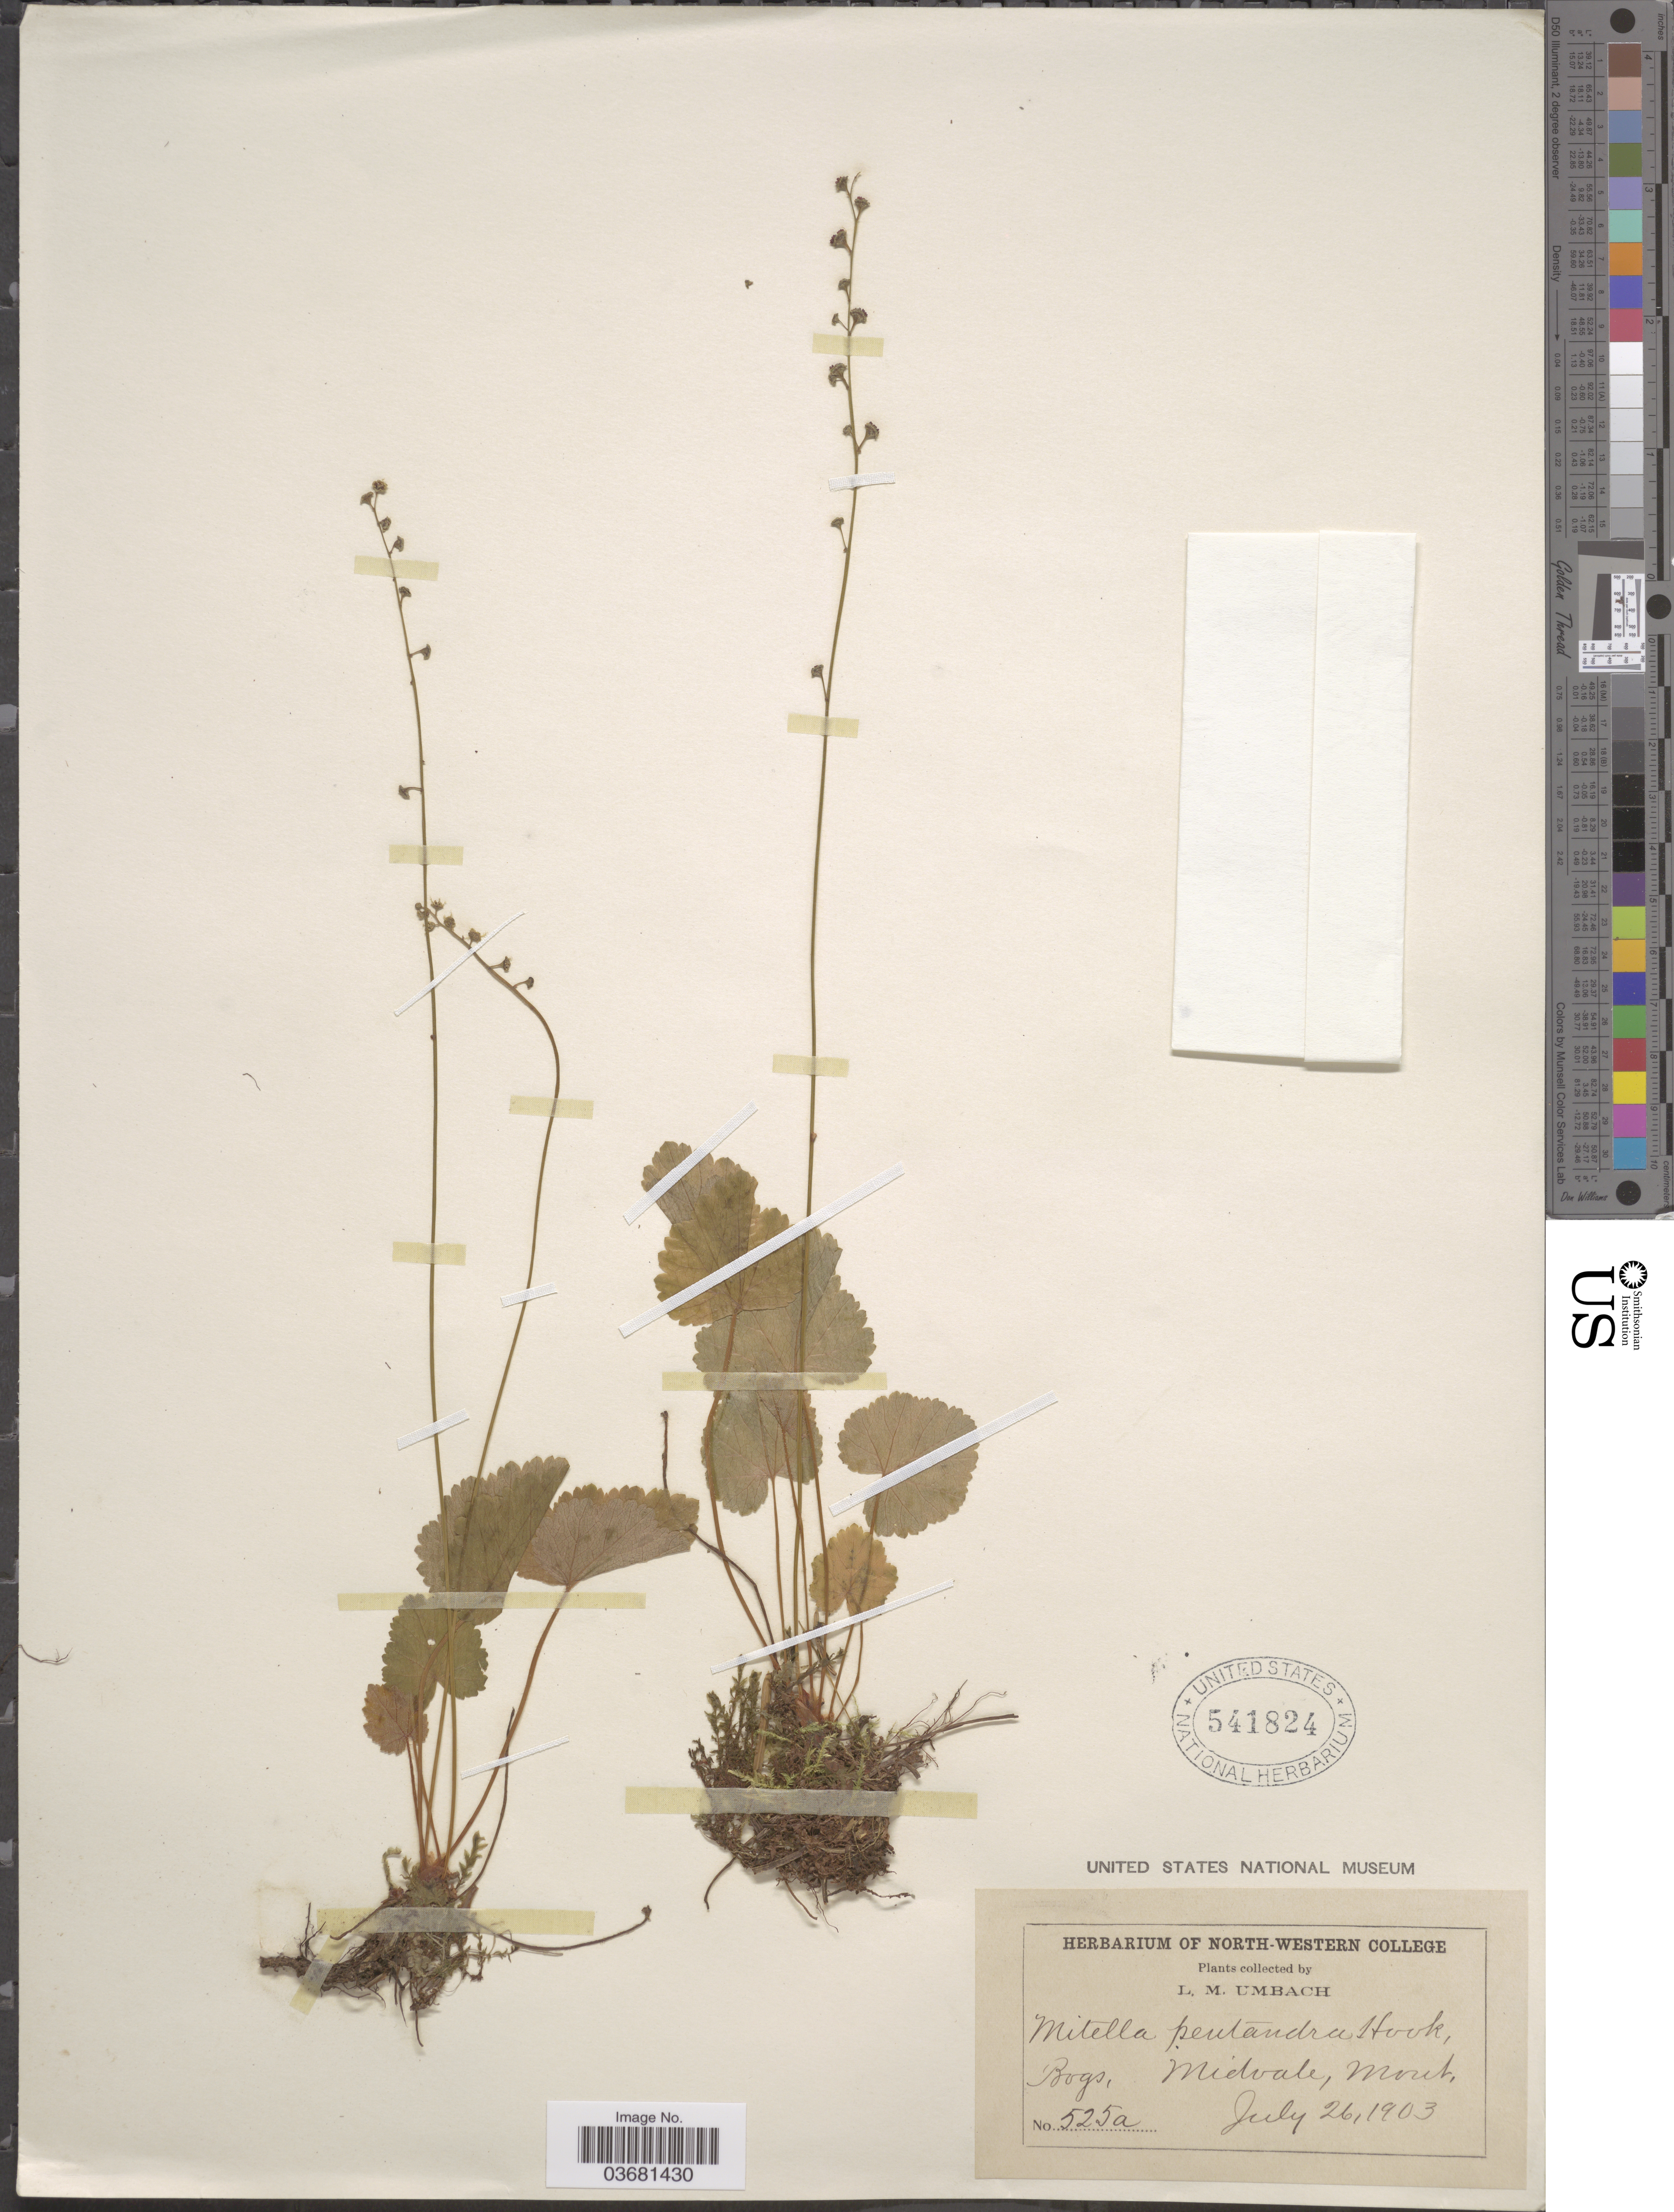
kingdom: Plantae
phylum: Tracheophyta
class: Magnoliopsida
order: Saxifragales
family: Saxifragaceae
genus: Mitella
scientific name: Mitella pentandra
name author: Hook.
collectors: L. M. Umbach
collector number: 525a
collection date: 1903-07-26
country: United States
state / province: Montana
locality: Midvale.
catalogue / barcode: US 541824